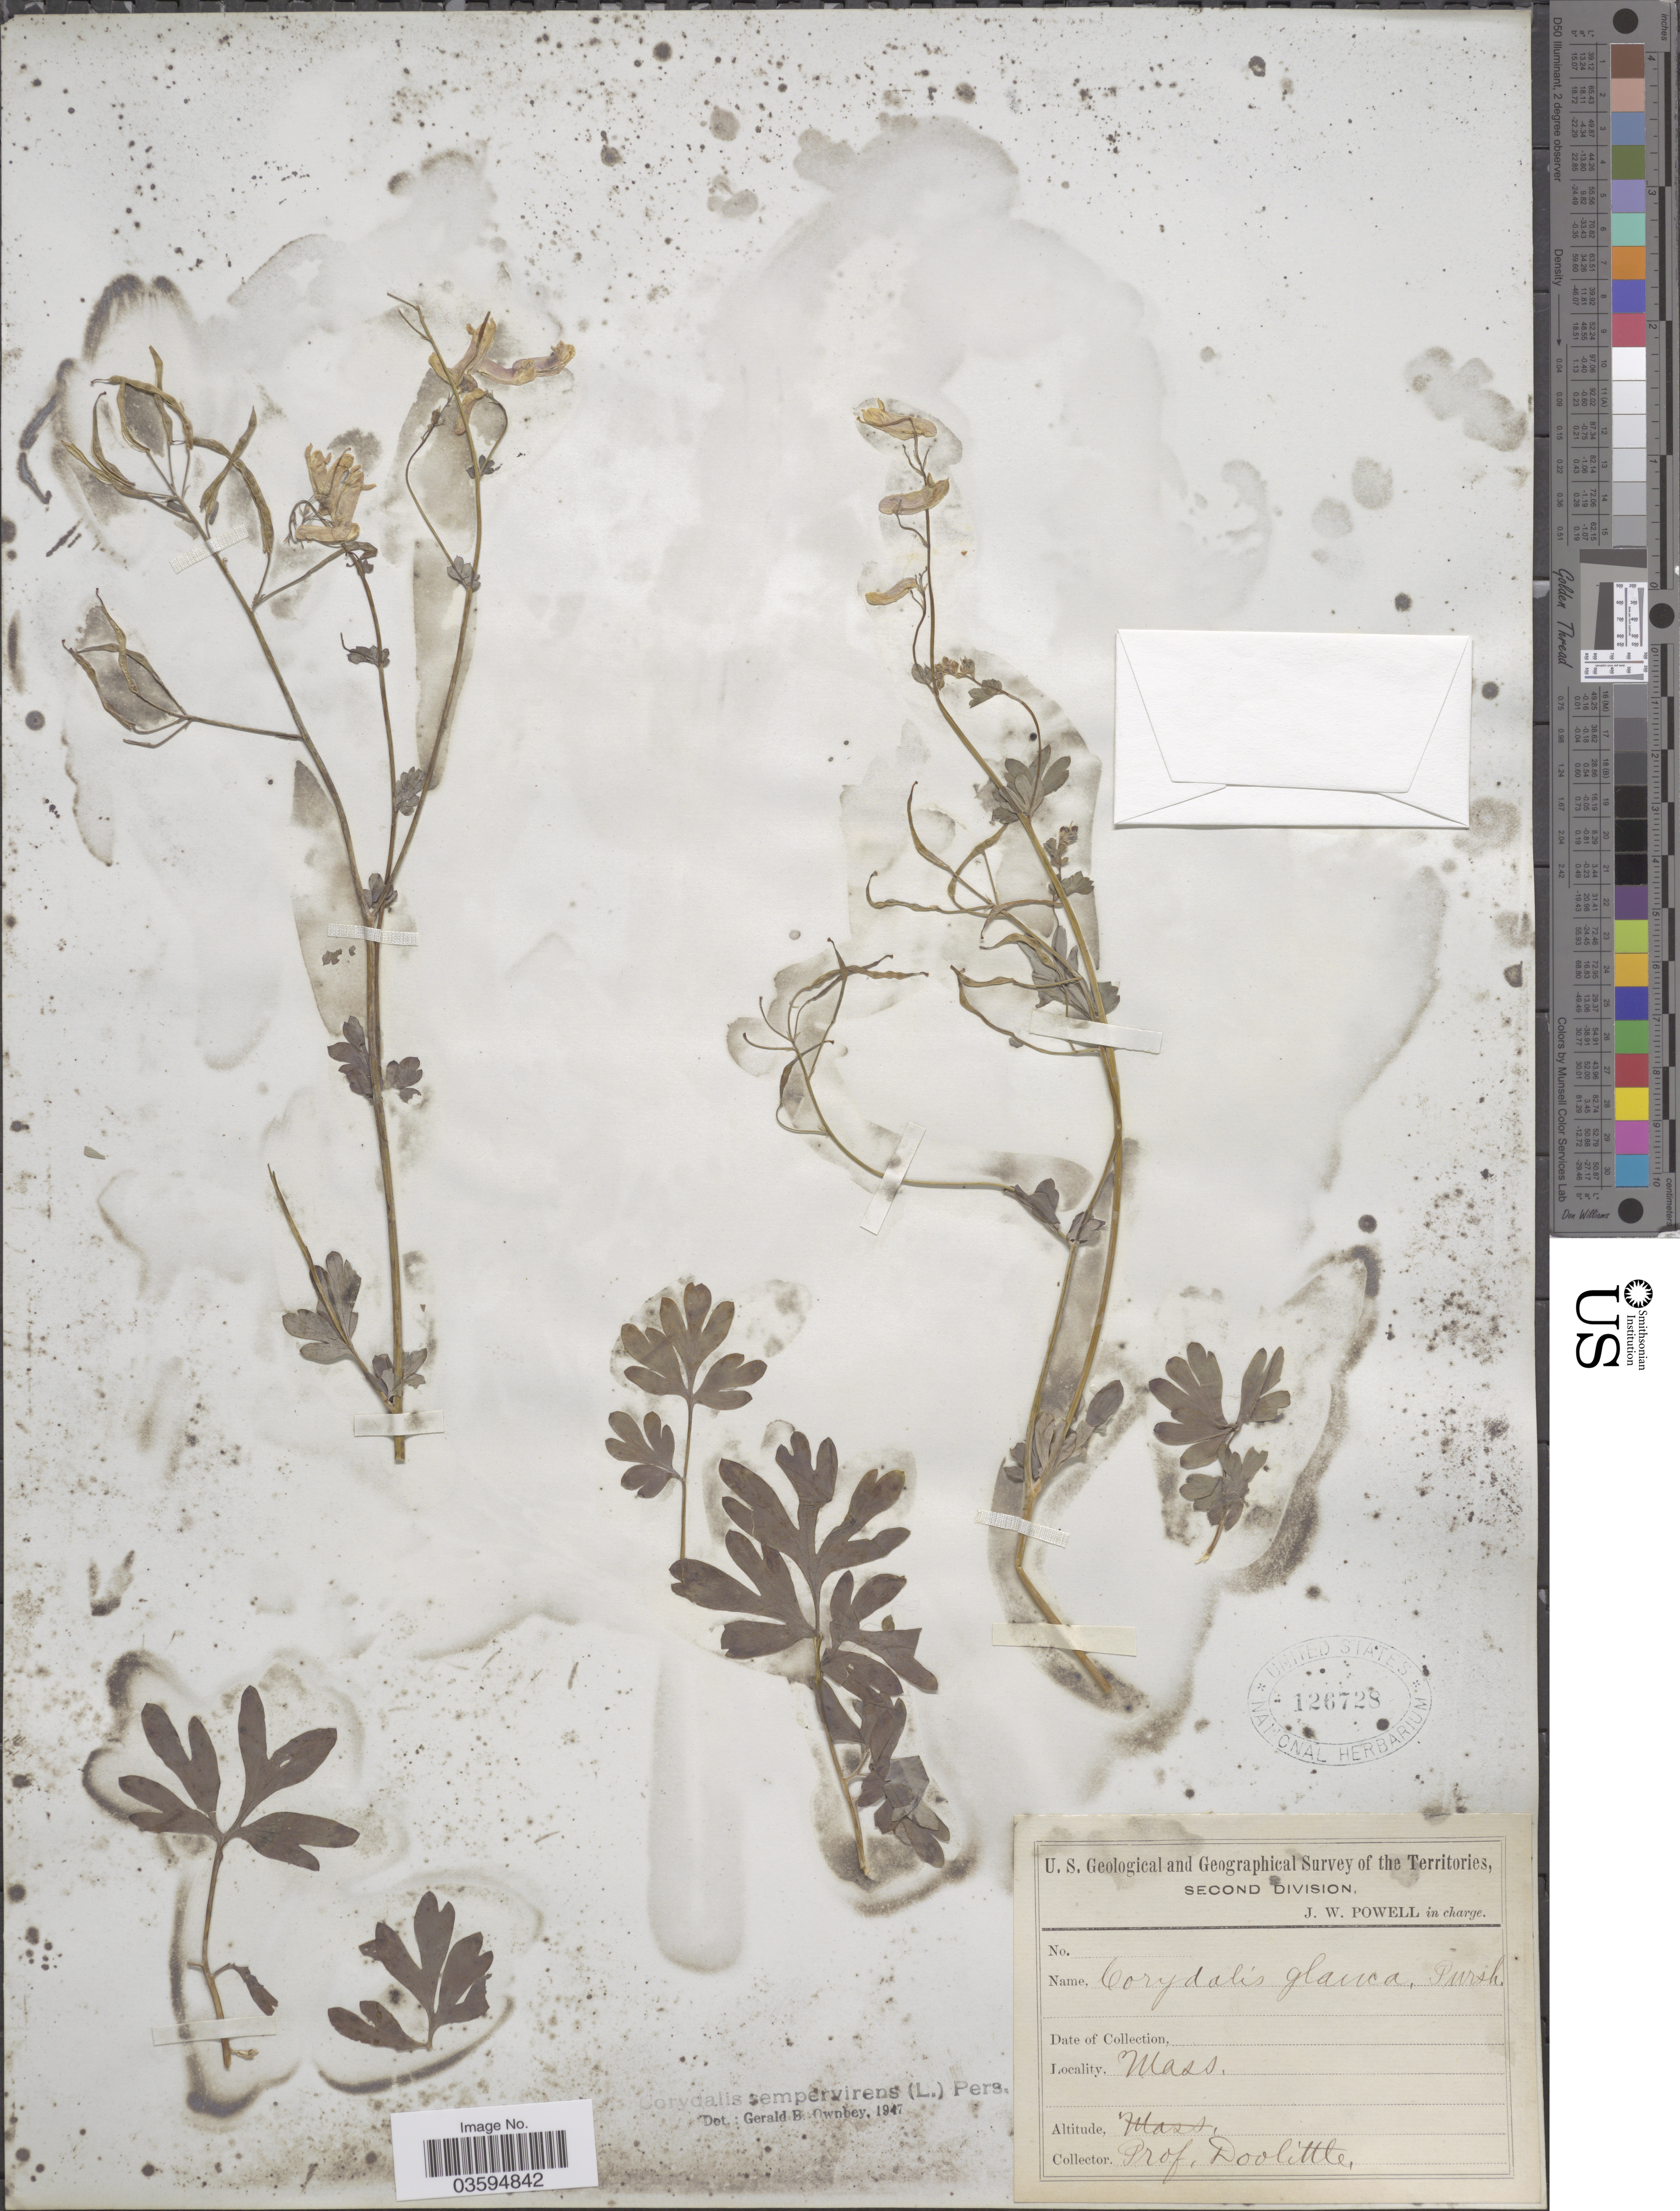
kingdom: Plantae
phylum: Tracheophyta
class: Magnoliopsida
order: Ranunculales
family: Papaveraceae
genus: Capnoides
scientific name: Capnoides sempervirens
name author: (L.) Borkh.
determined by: Strong, M. T., (US), Smithsonian Institution - National Museum of Natural History (UNITED STATES)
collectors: -. Doolittle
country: United States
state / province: Massachusetts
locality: The Territories, Second Division [unsure placement]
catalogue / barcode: US 126728